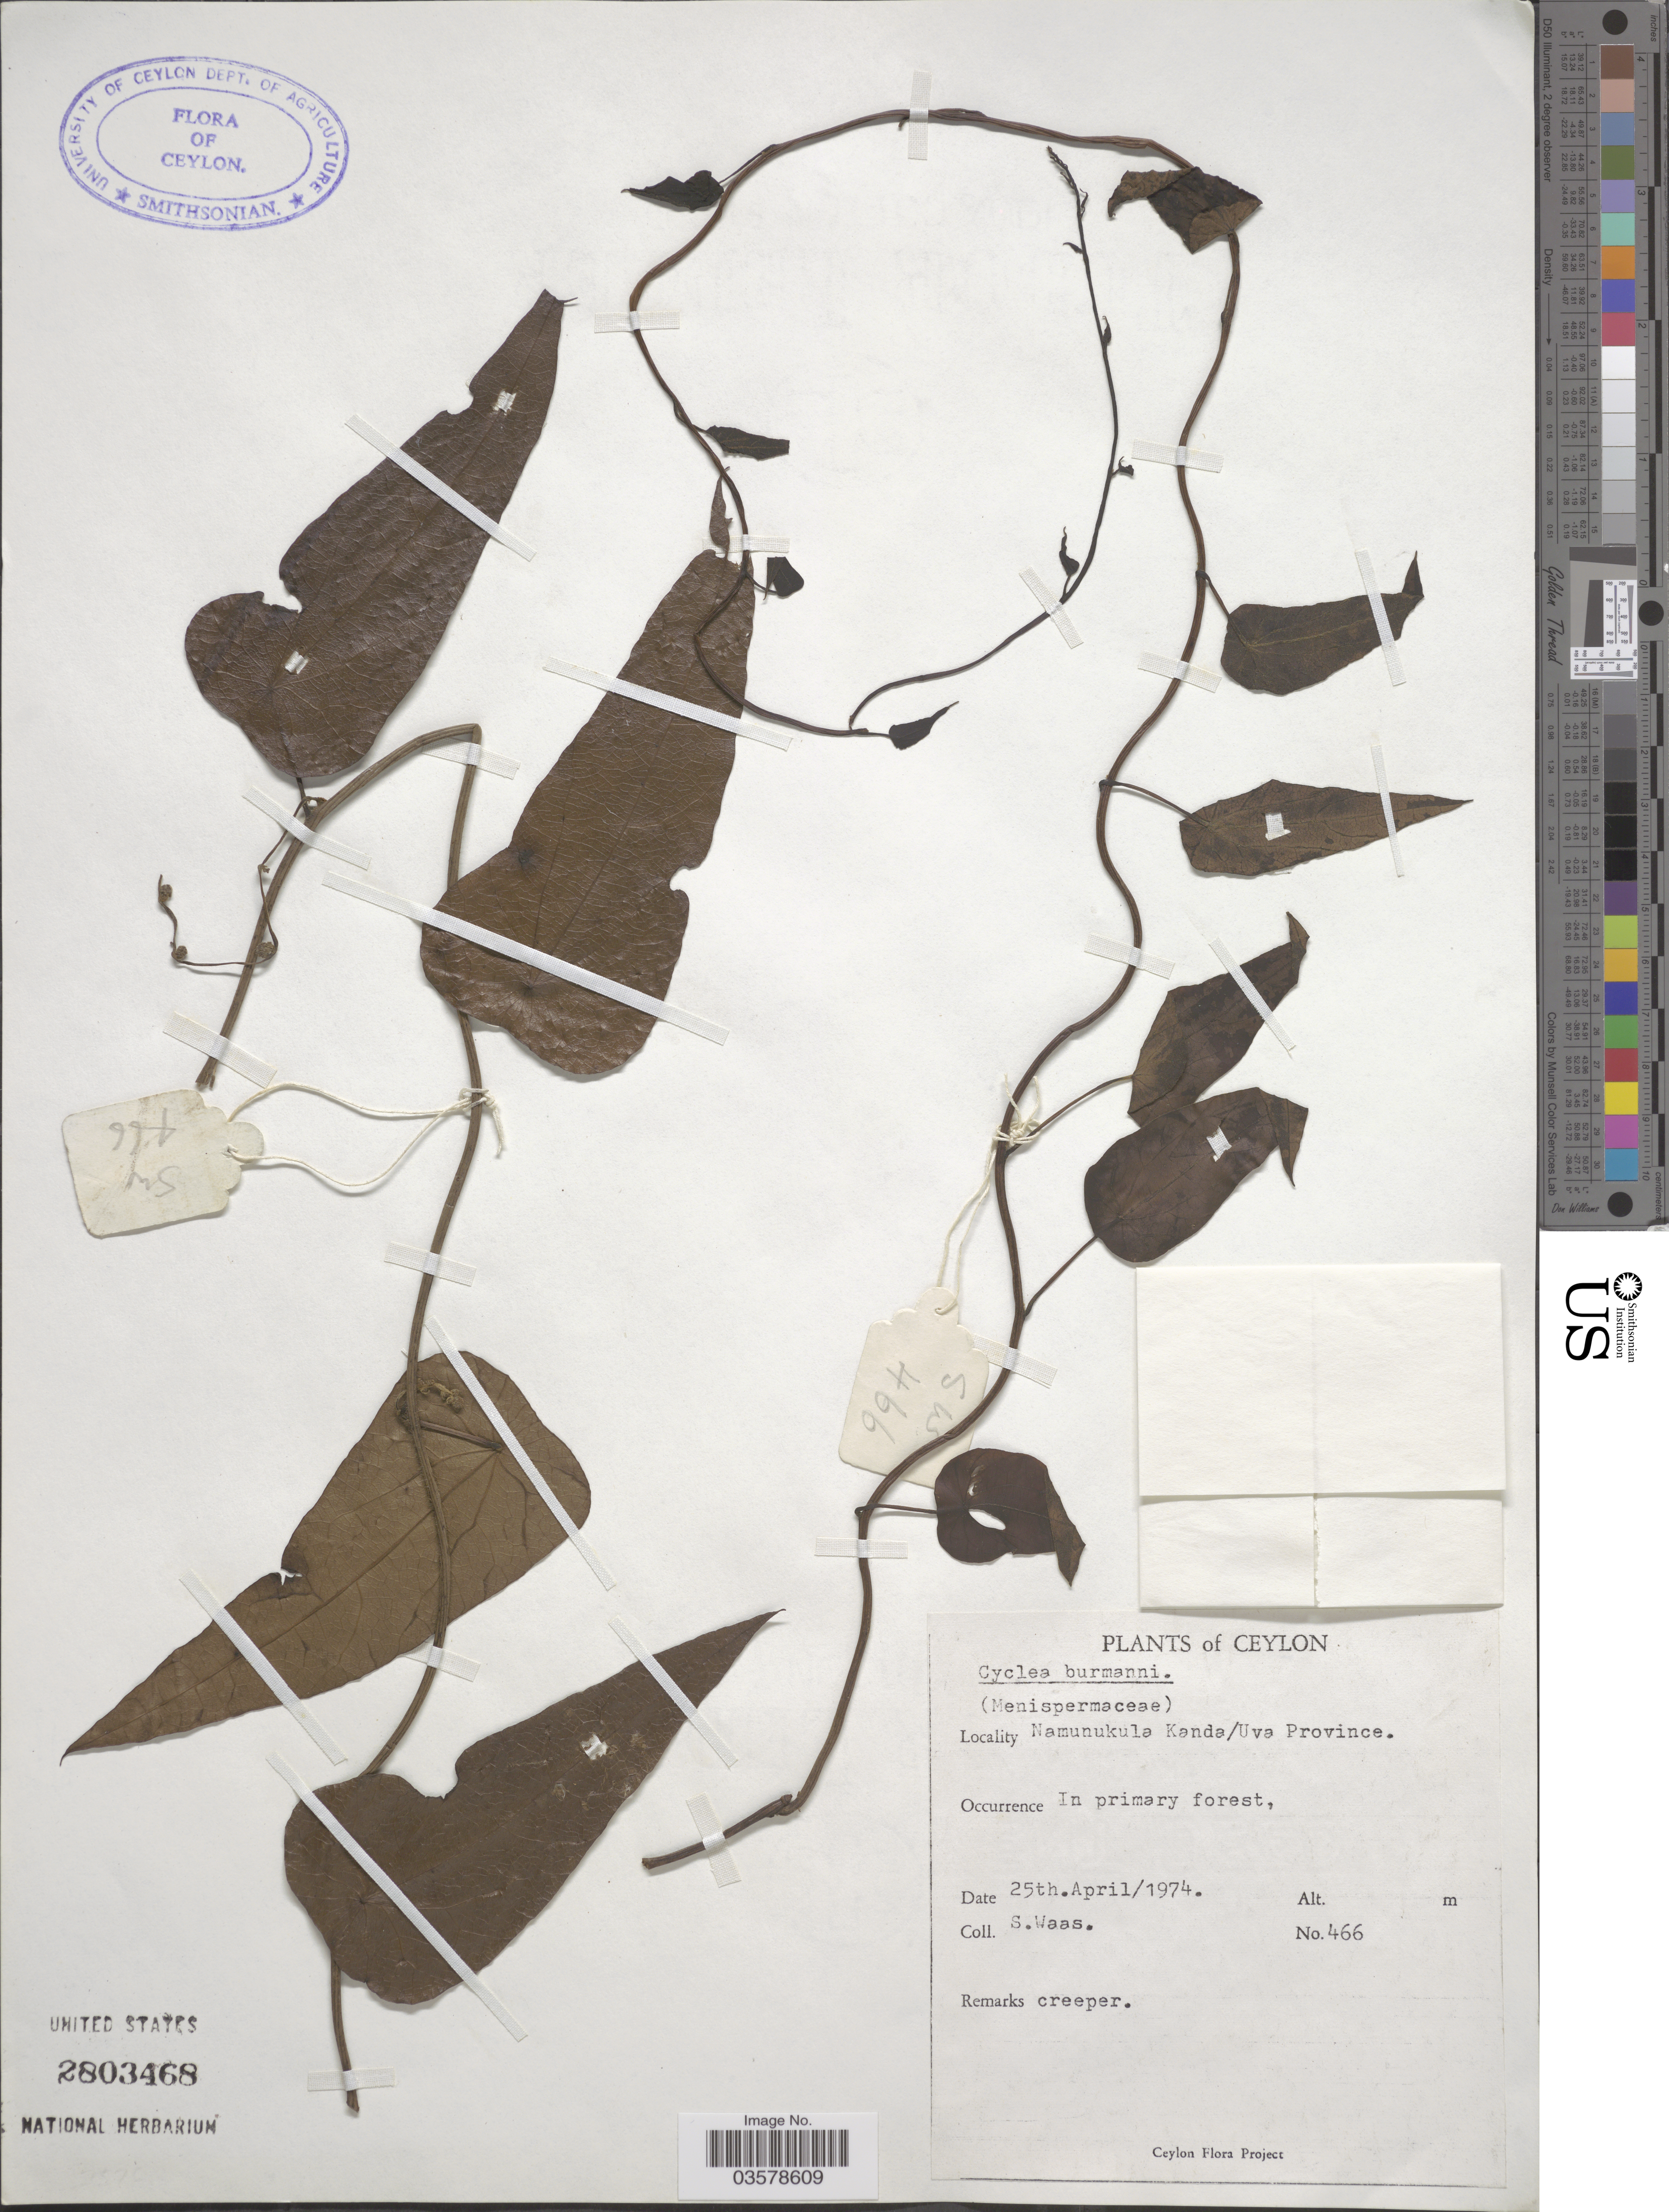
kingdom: Plantae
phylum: Tracheophyta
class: Magnoliopsida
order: Ranunculales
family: Menispermaceae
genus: Cyclea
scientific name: Cyclea peltata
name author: (Lam.) Hook. f. & Thomson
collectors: S. Waas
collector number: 466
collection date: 1974-04-25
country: Sri Lanka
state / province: Uva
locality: Ceylon. Namunukula Kanda.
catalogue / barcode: US 2803468